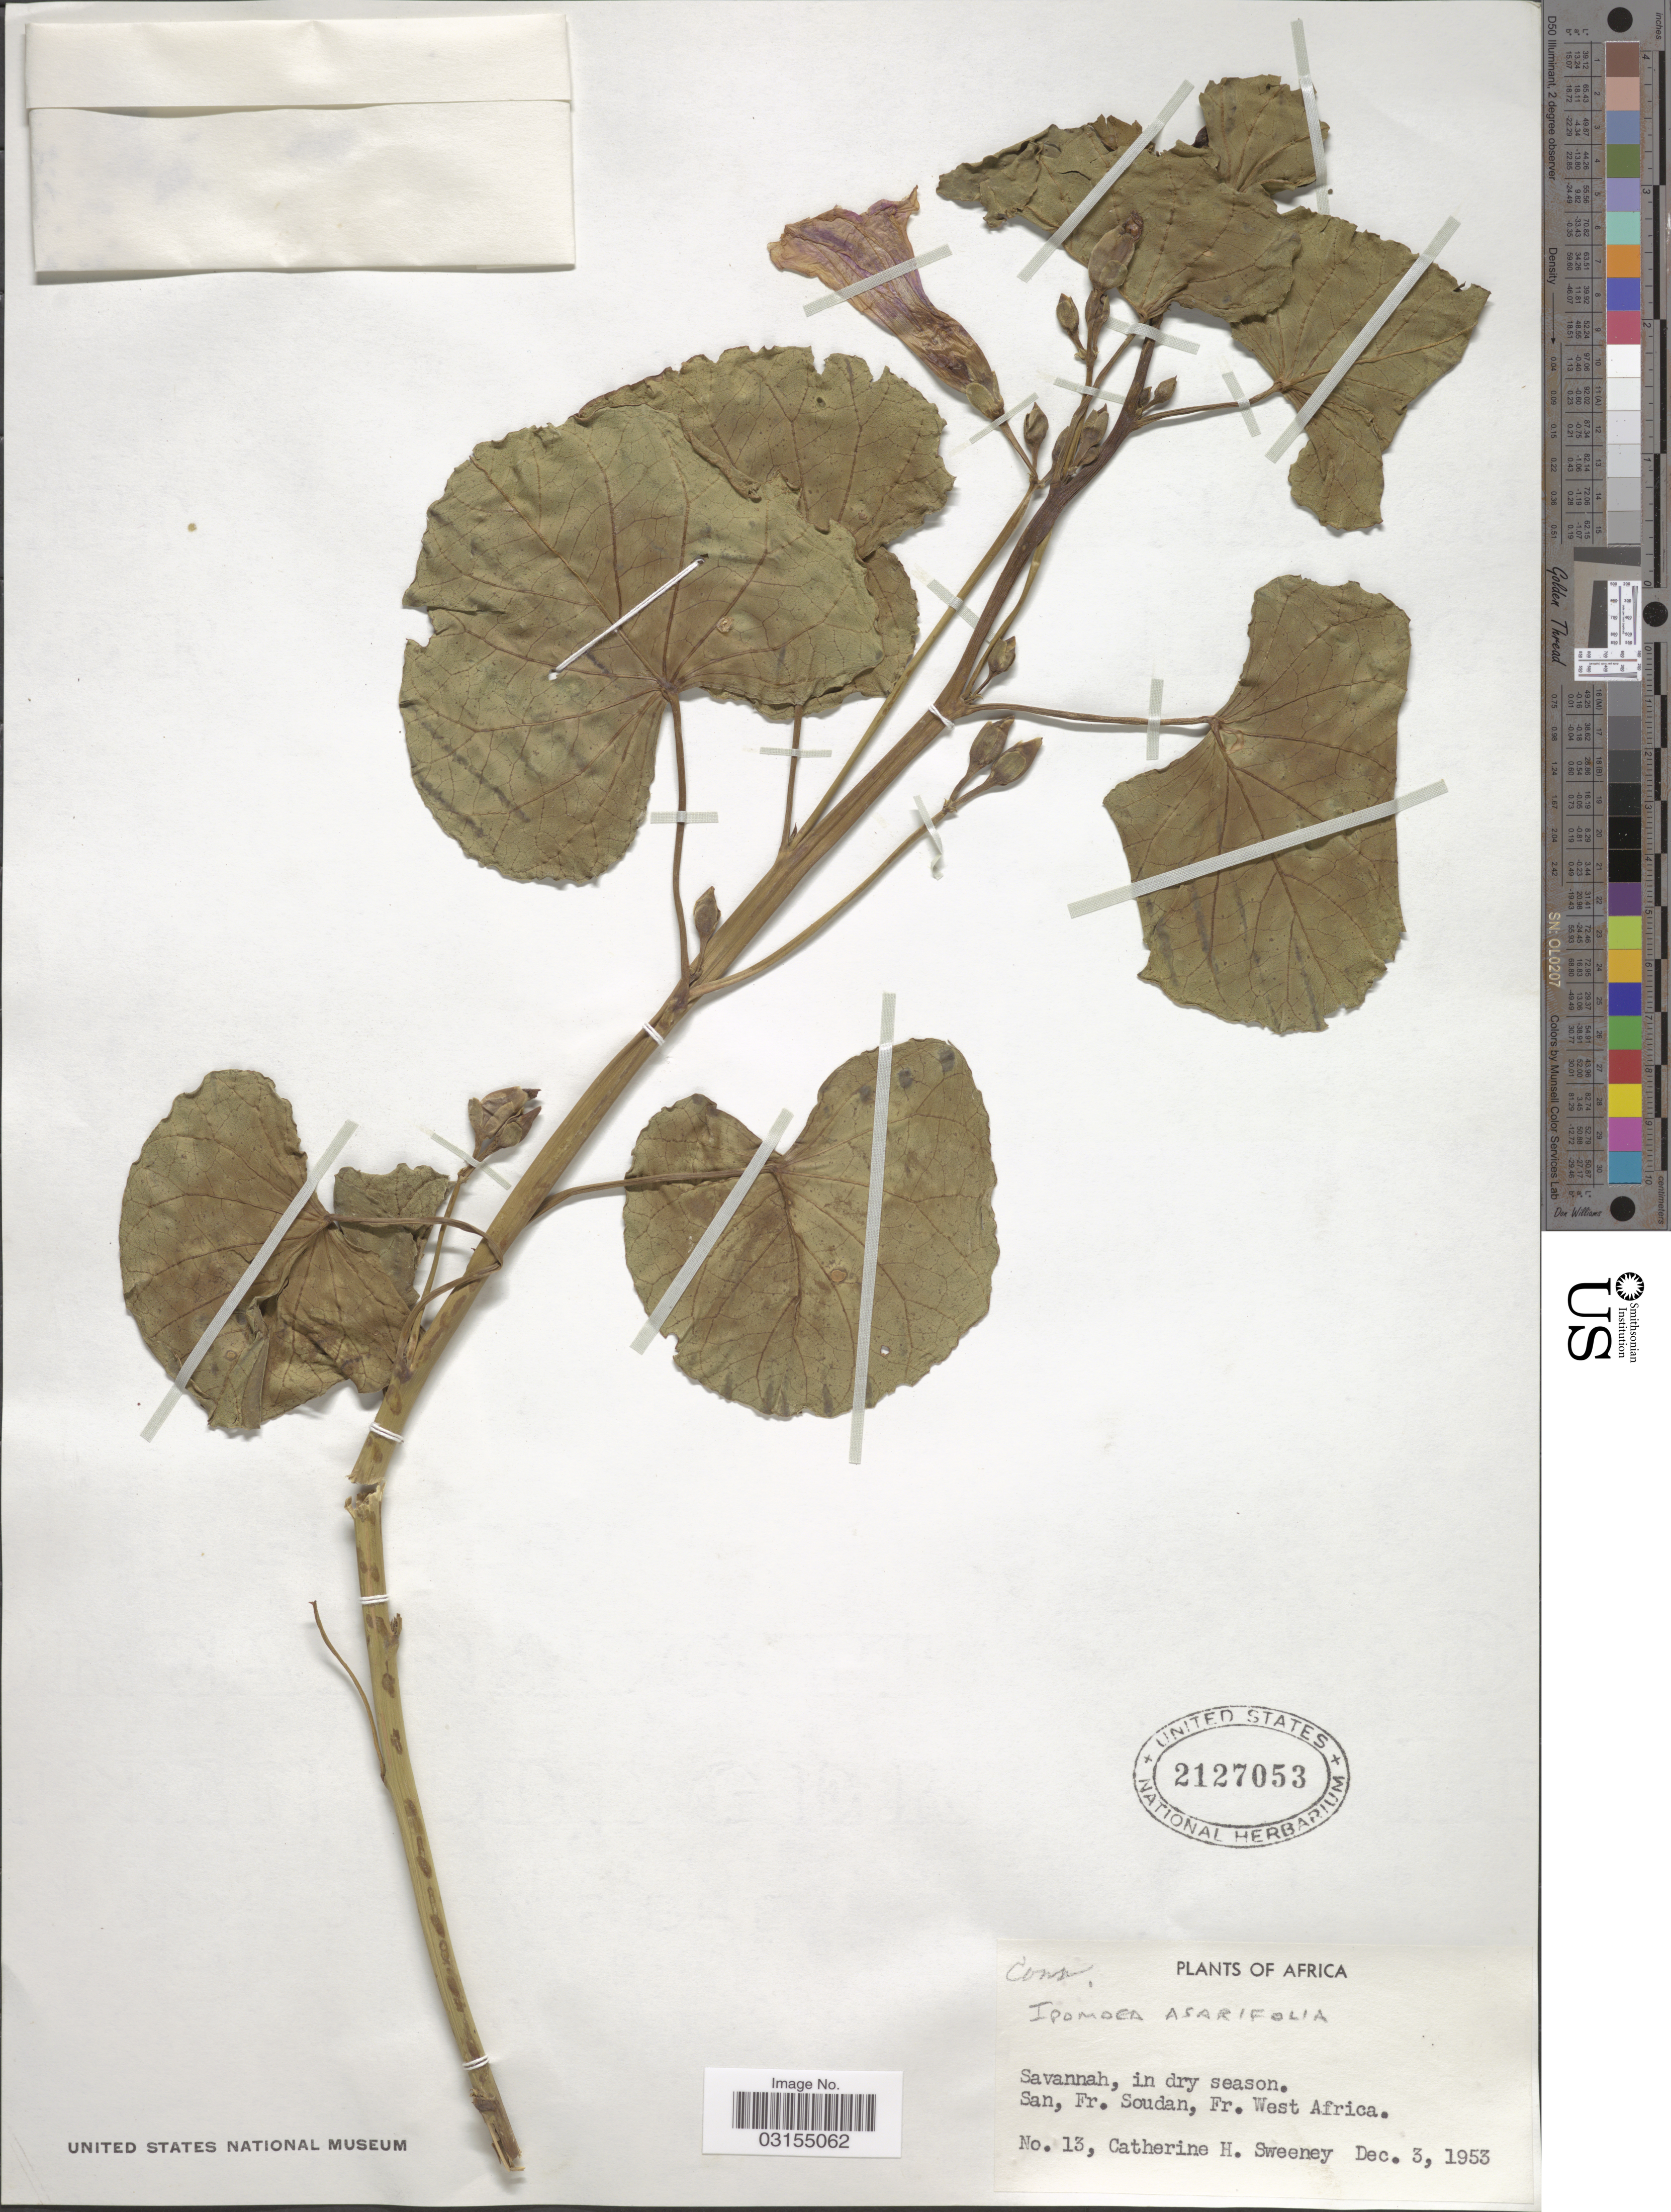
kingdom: Plantae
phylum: Tracheophyta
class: Magnoliopsida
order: Solanales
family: Convolvulaceae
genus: Ipomoea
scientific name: Ipomoea asarifolia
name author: (Desr.) Roem. & Schult.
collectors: C. Sweeney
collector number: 13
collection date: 1953-12-03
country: Mali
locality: San, Fr. Soudan, Fr. West Africa.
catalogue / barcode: US 2127053